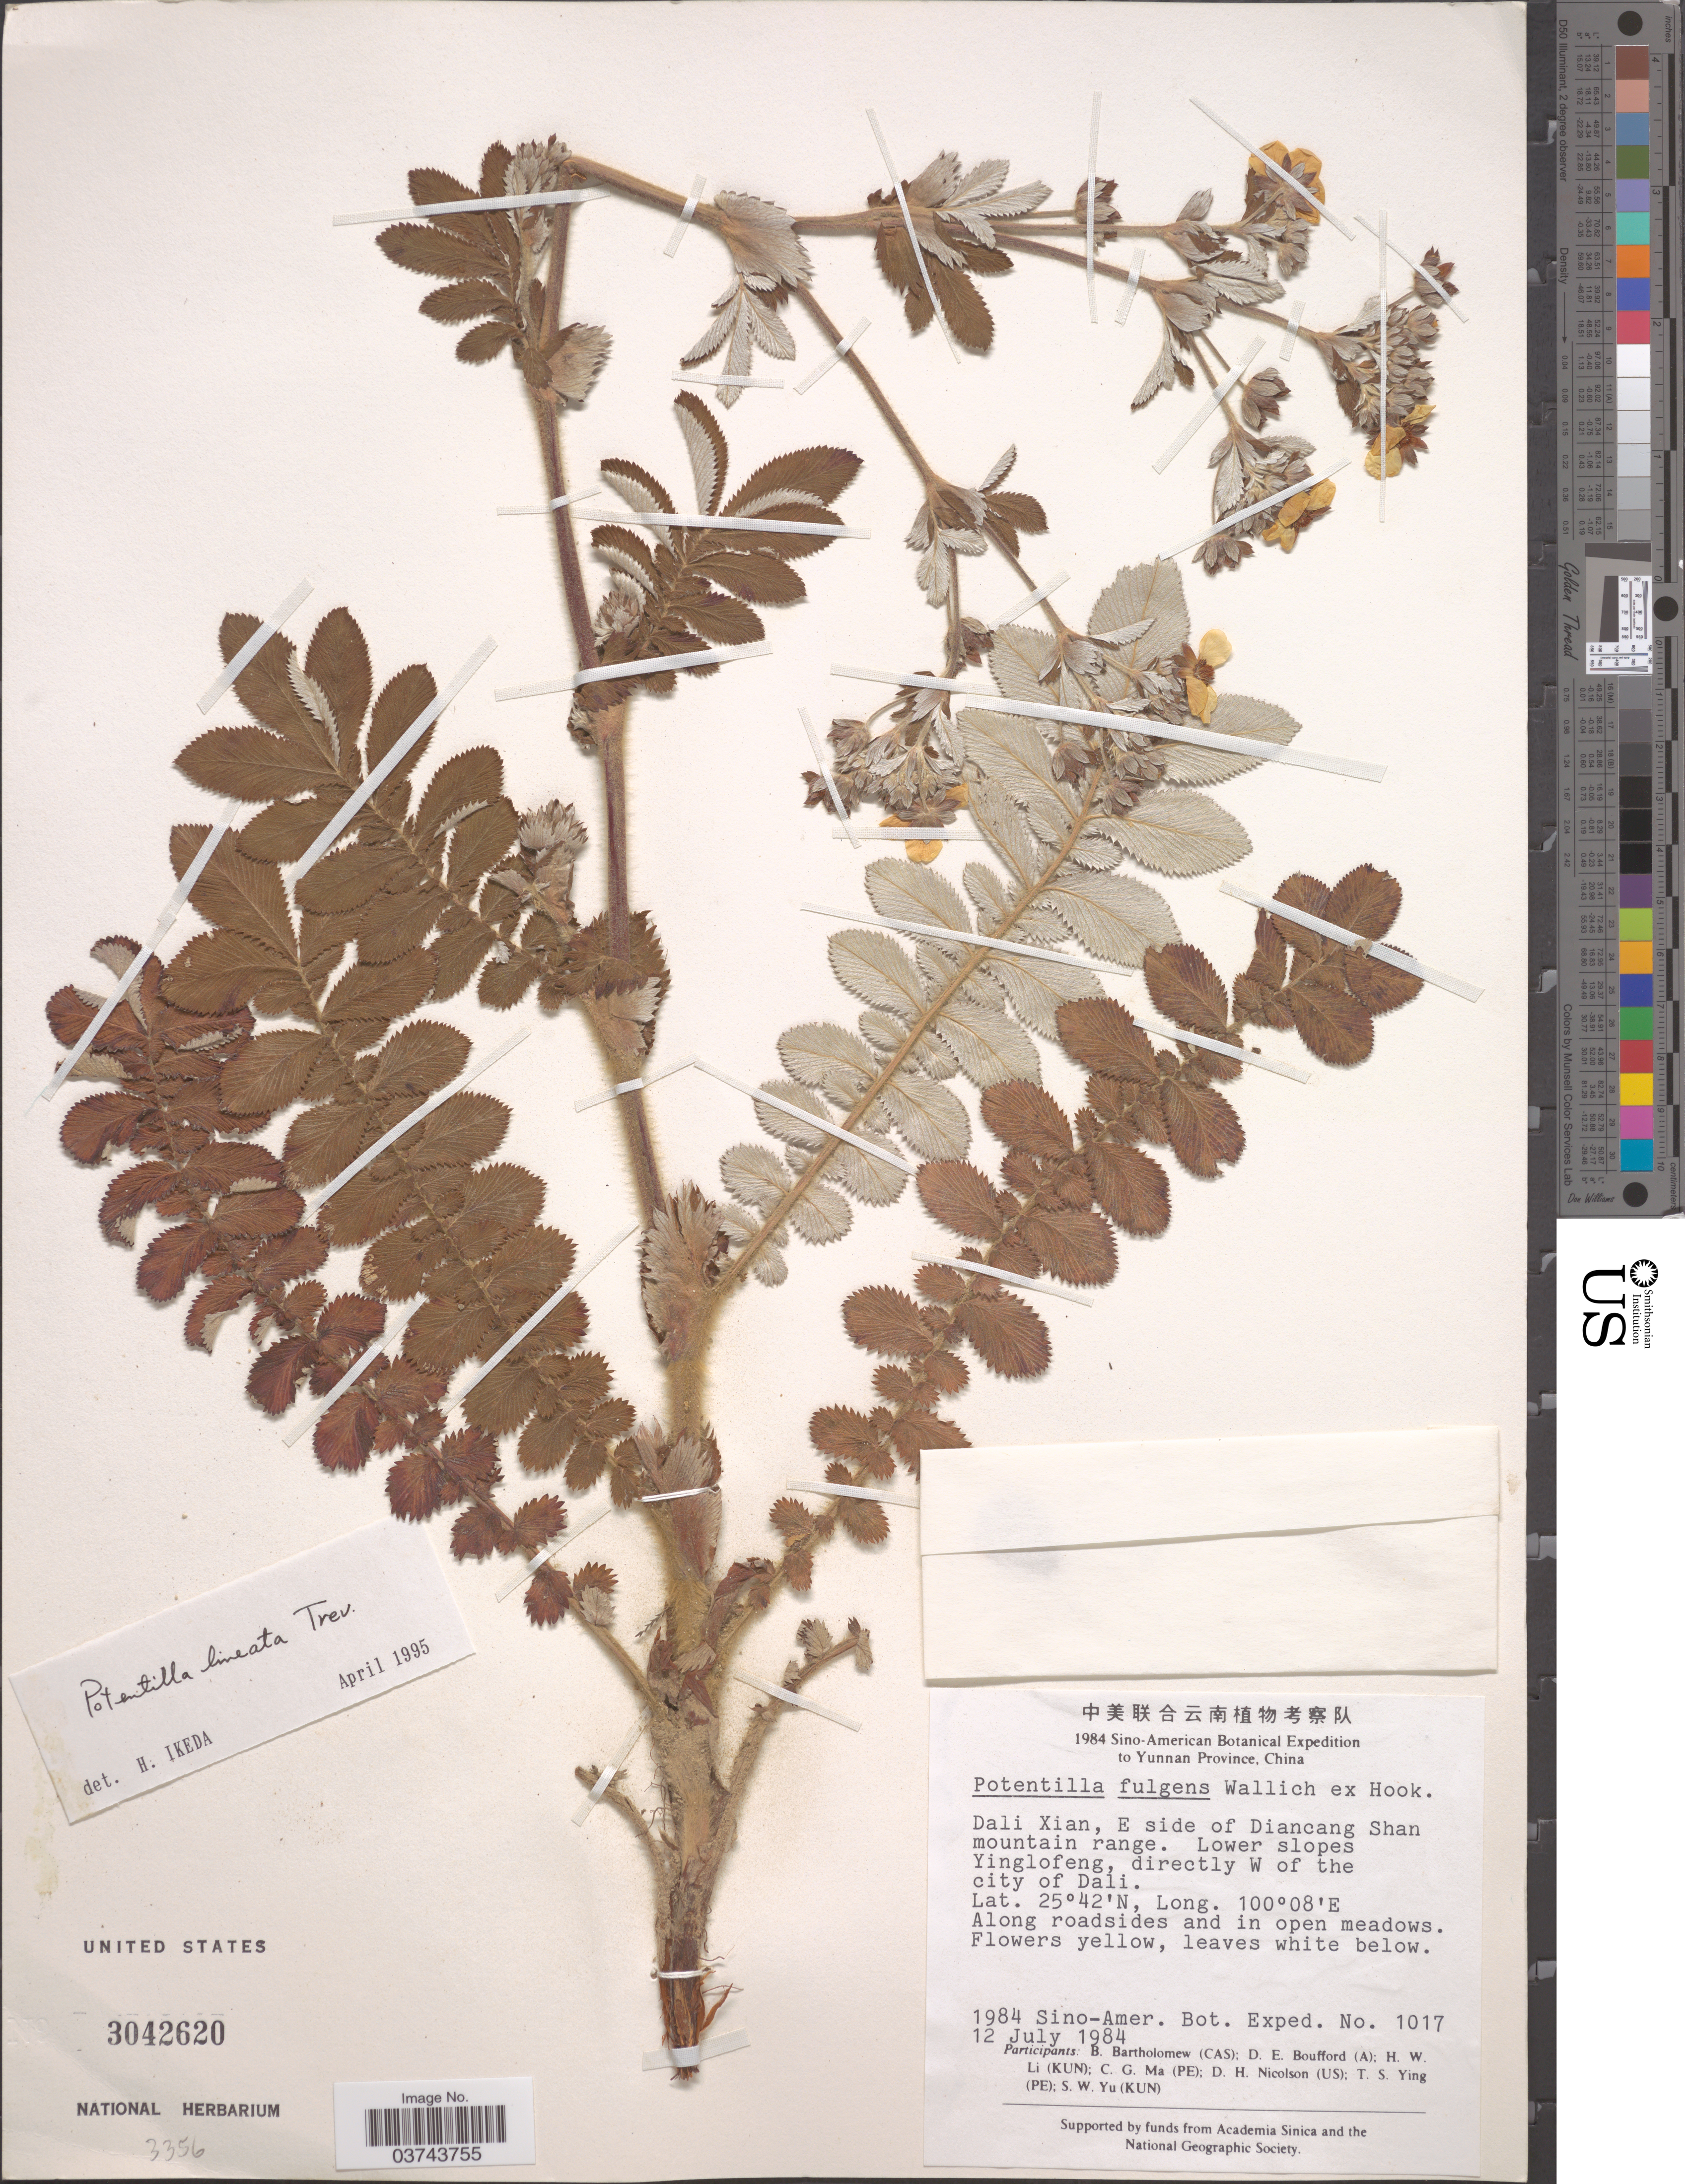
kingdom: Plantae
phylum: Tracheophyta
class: Magnoliopsida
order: Rosales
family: Rosaceae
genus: Potentilla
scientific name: Potentilla lineata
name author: Trevir.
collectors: Sino-Amer. Bot. Exped. 1984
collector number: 1017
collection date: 1984-07-12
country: China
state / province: Yunnan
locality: Dali Xian, E side of Diancang Shan mountain range. Lower slopes Yinglofeng, directly W of the city of Dali.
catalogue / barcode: US 3042620